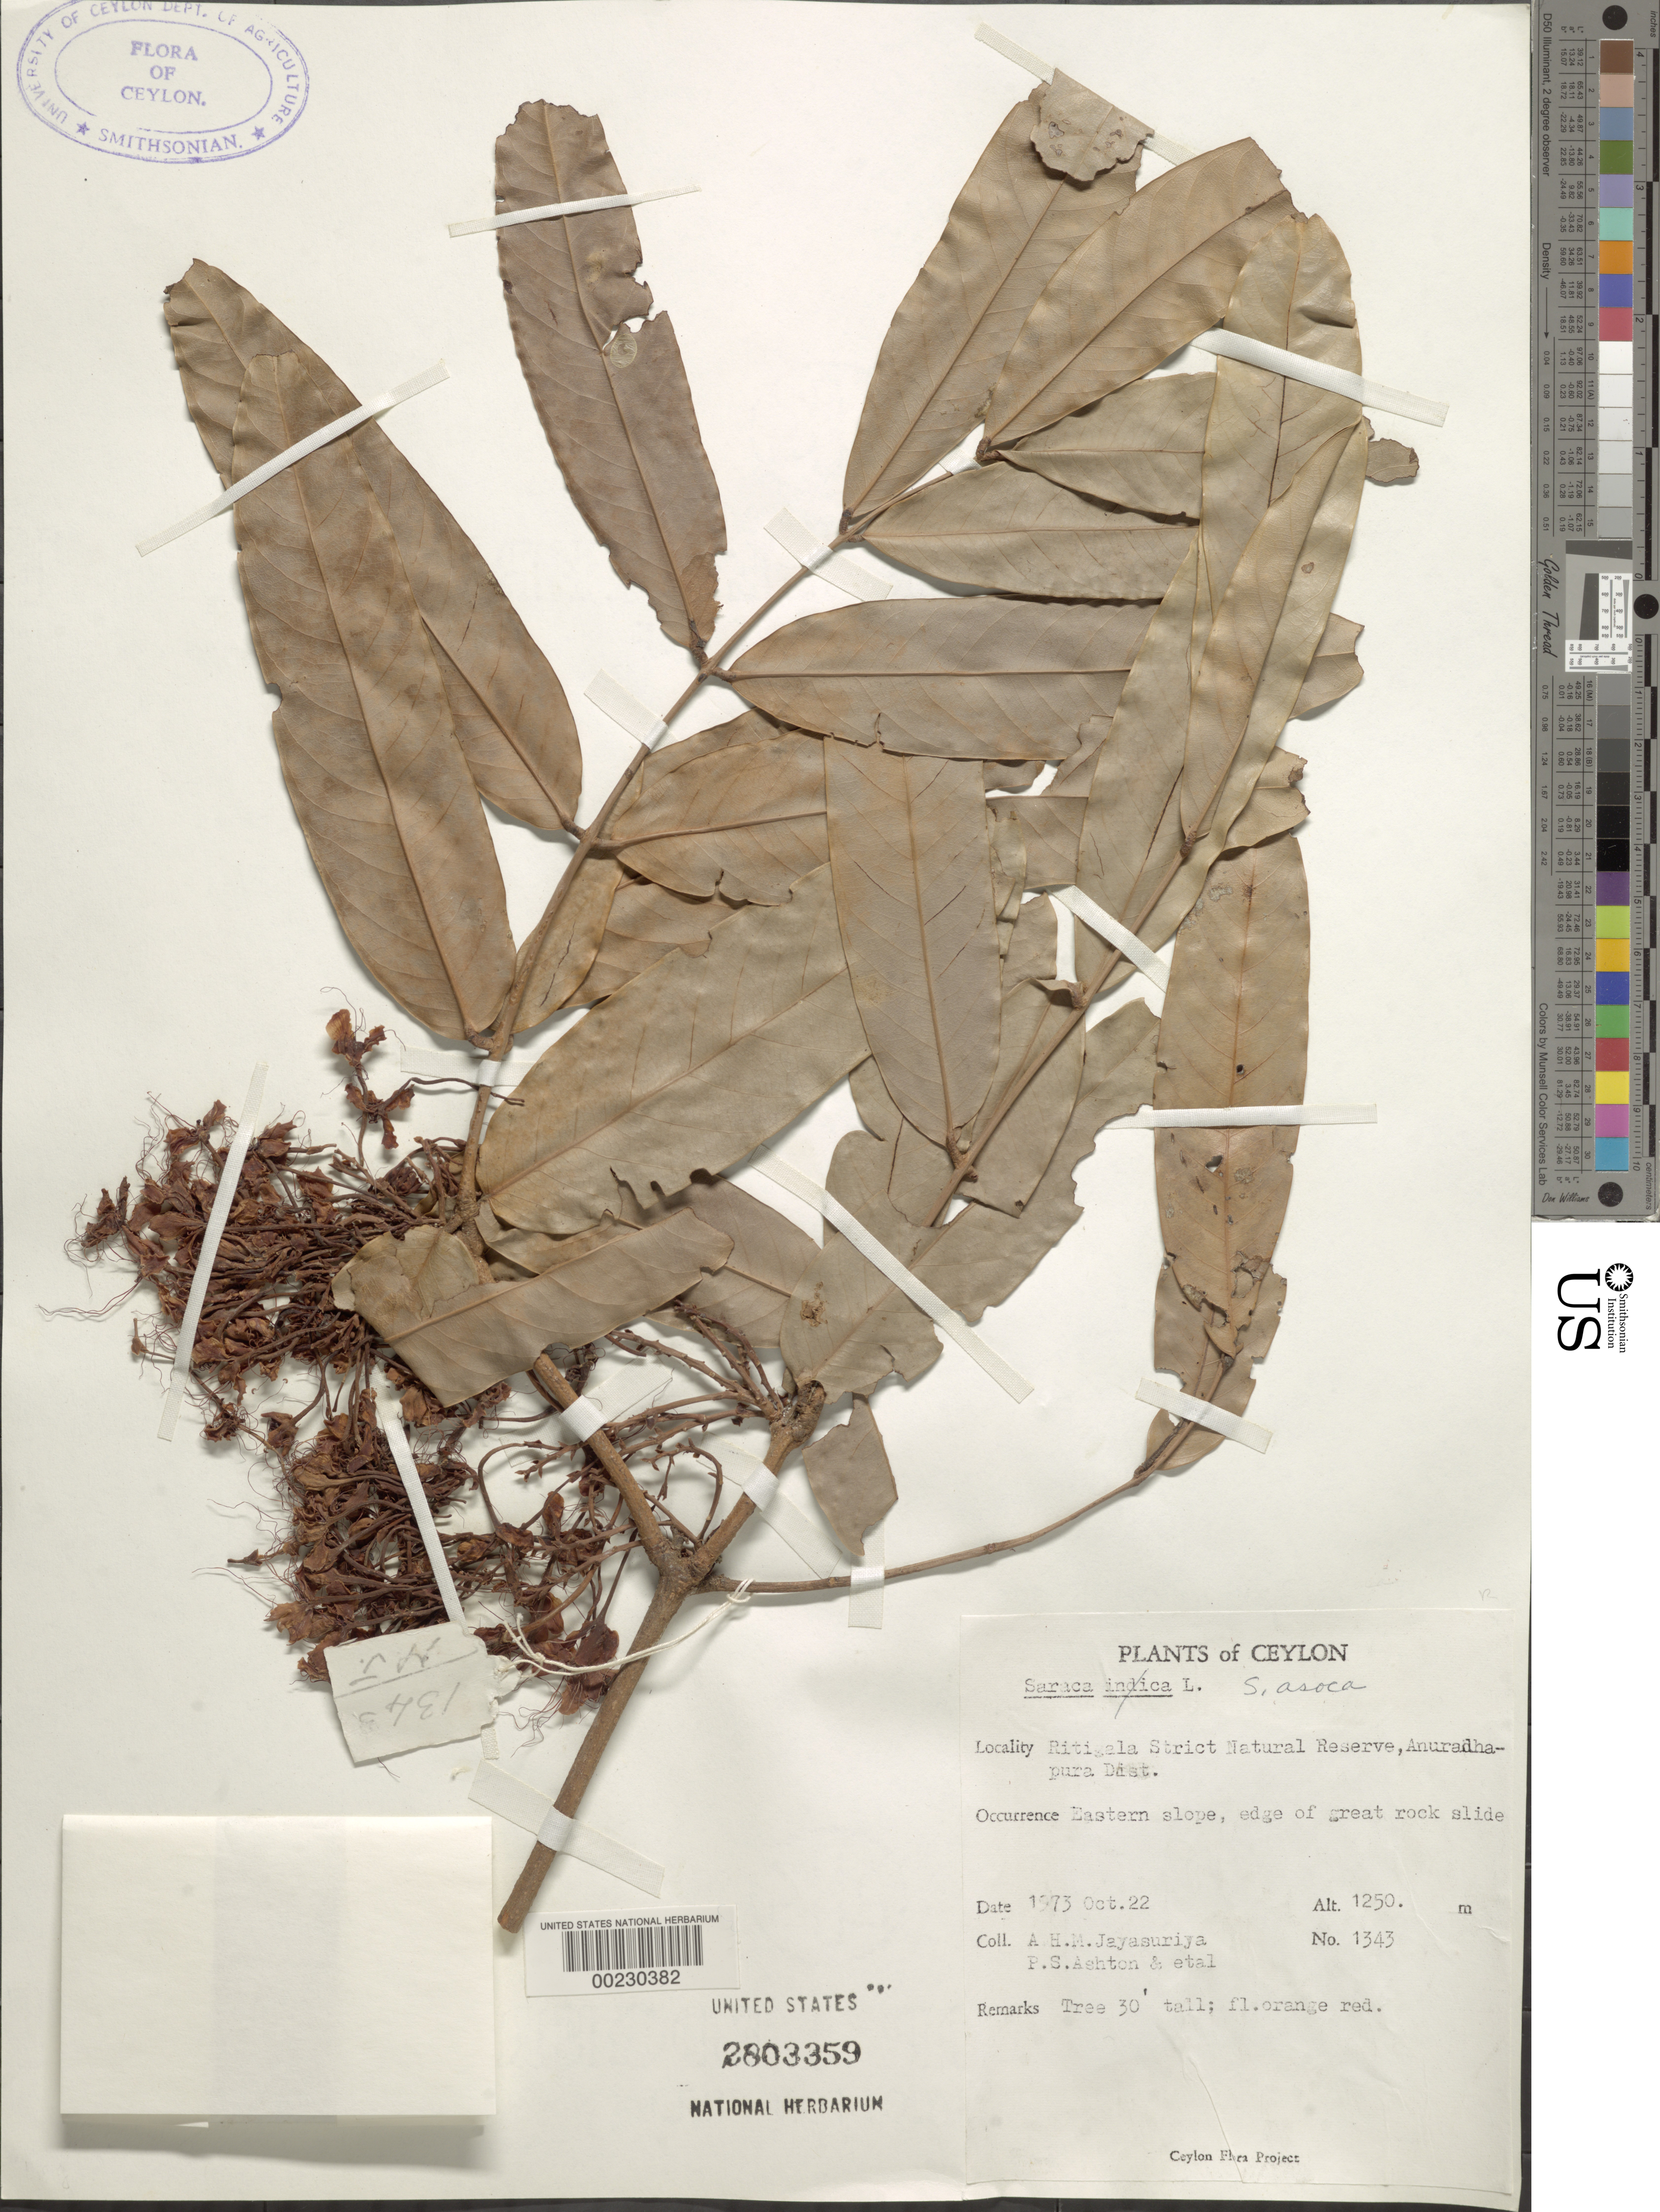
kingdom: Plantae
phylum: Tracheophyta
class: Magnoliopsida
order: Fabales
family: Fabaceae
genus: Saraca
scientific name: Saraca asoca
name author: (Roxb.) Willd.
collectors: A. H. Jayasuriya & P. S. Ashton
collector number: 1343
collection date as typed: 22 Oct 1973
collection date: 1973-10-22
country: Sri Lanka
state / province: North Central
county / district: Anaradhapura Dist.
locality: Ritigala strict natural reserve, eastern slope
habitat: Edge of great rock slide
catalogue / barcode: US 2803359